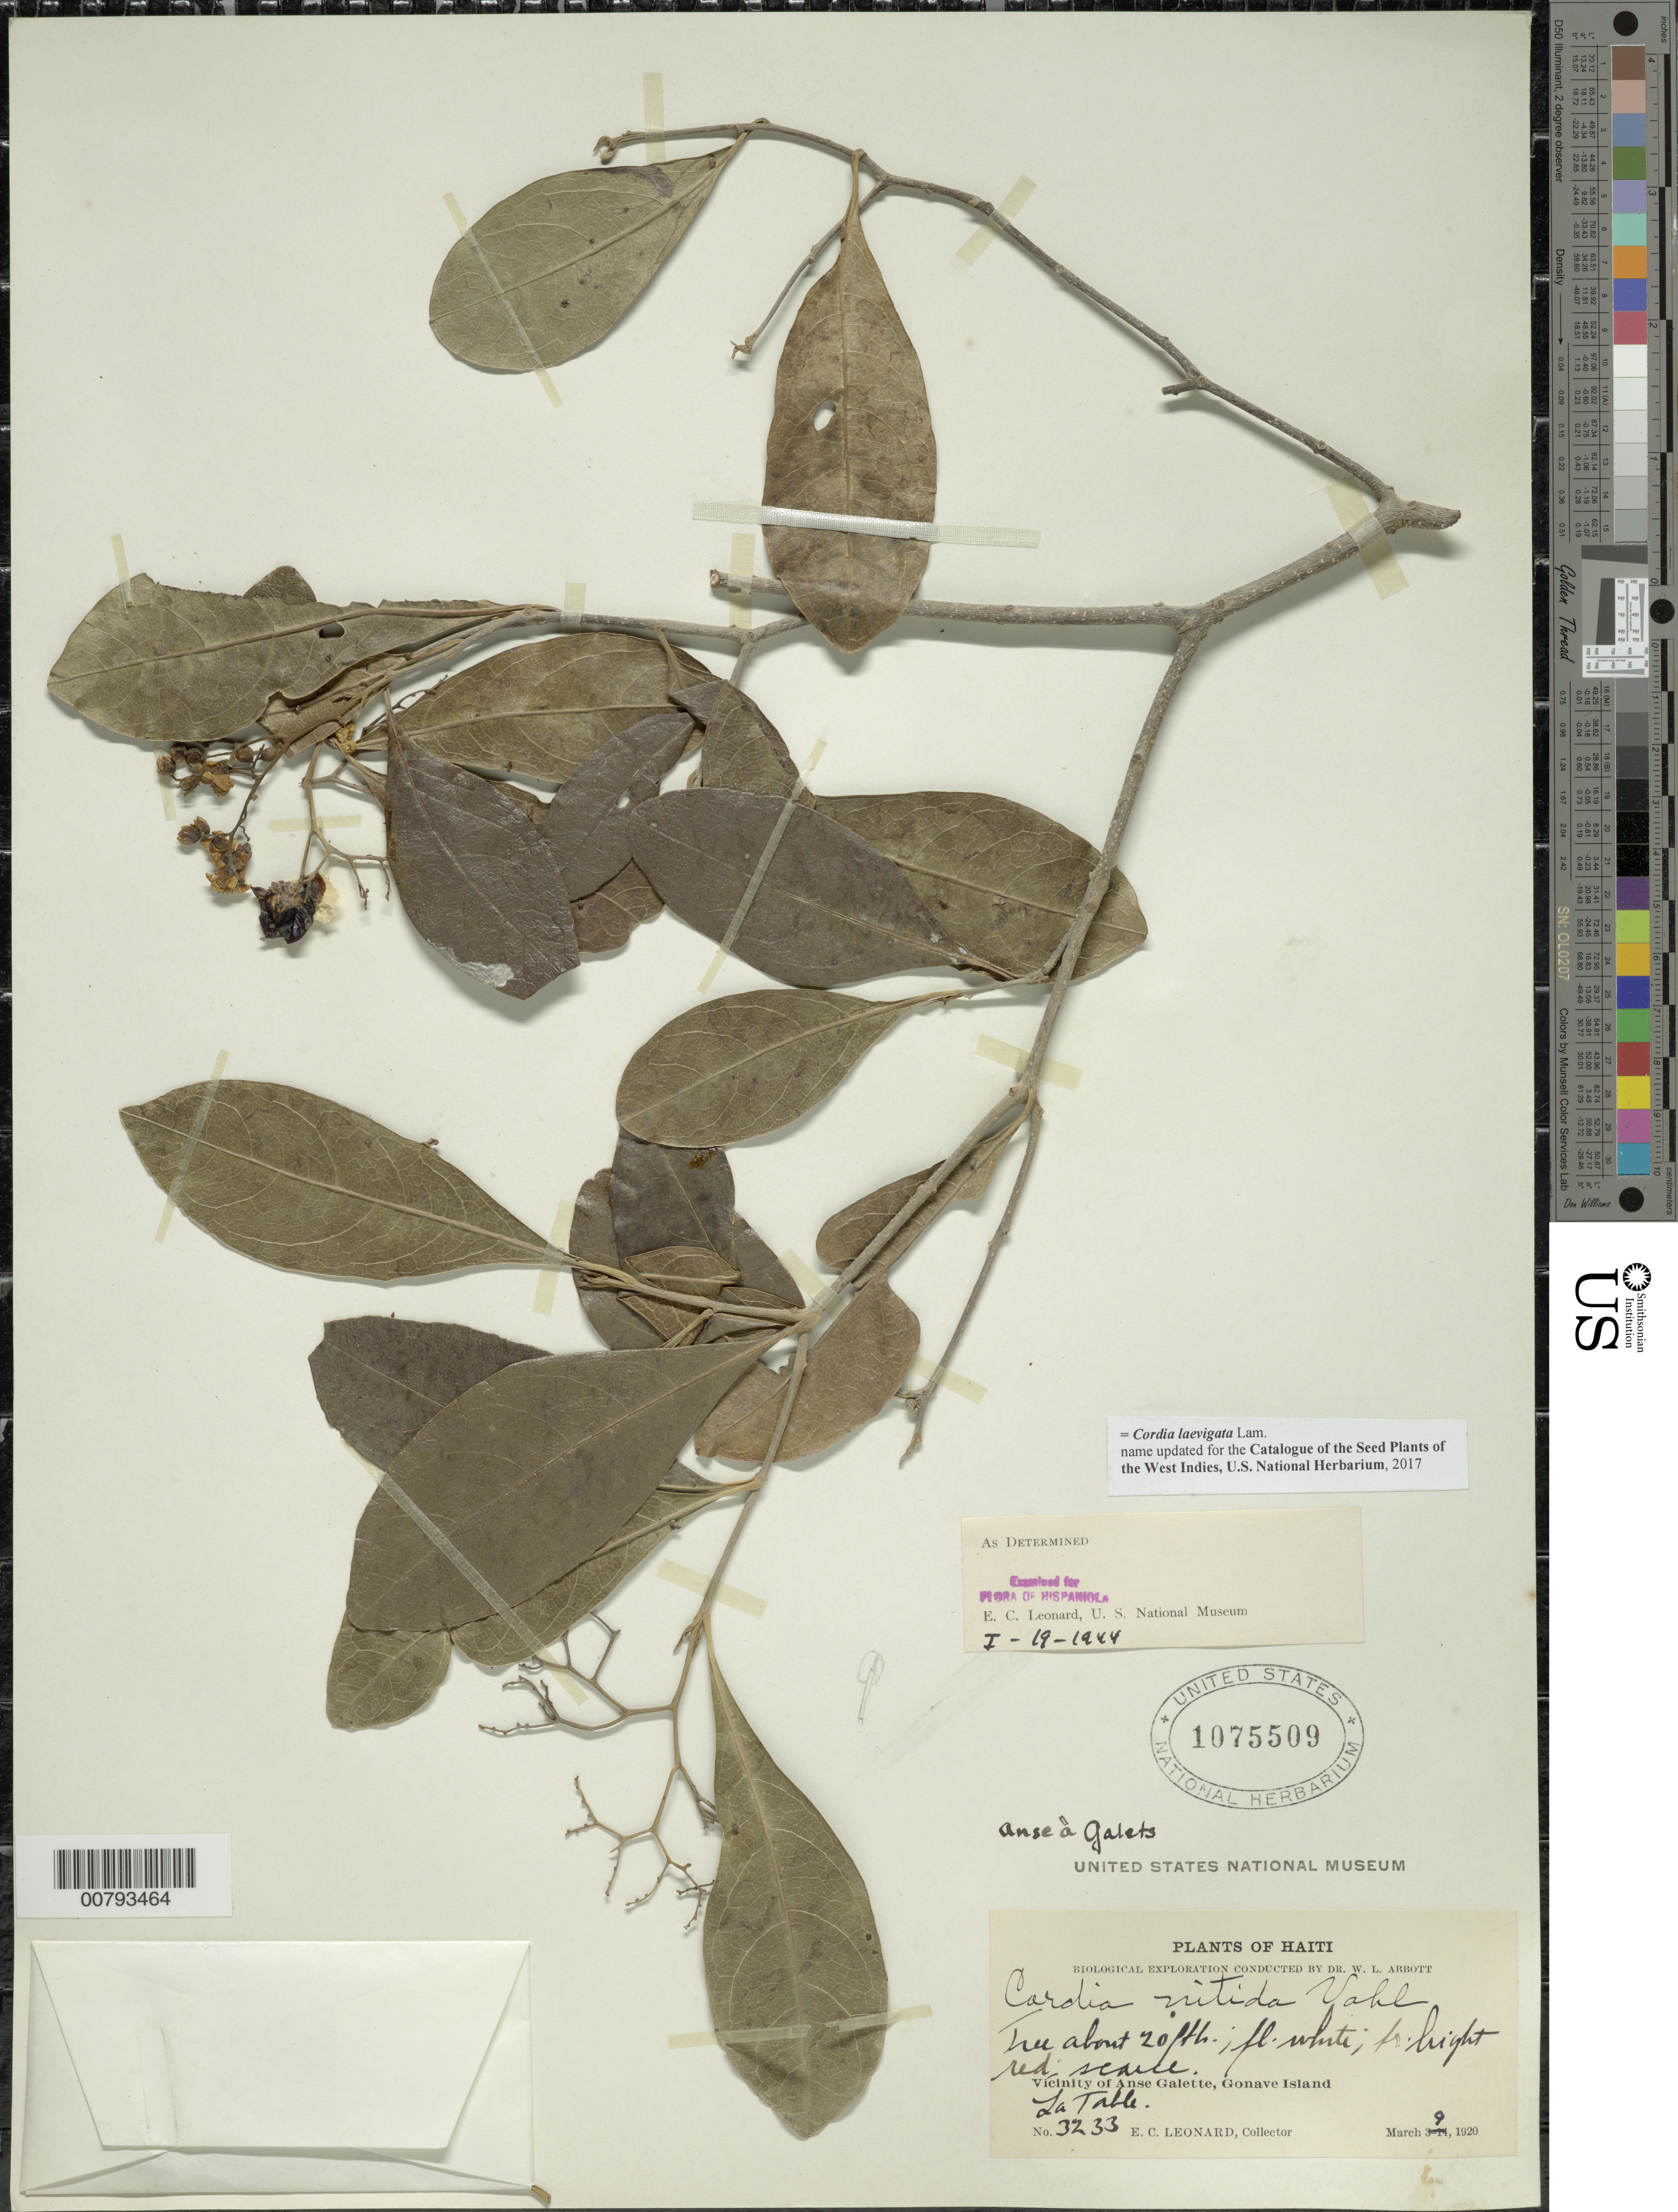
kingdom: Plantae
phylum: Tracheophyta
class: Magnoliopsida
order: Boraginales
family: Cordiaceae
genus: Cordia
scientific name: Cordia laevigata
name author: Lam.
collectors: E. C. Leonard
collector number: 3233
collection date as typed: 09 Mar 1929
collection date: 1929-03-09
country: Haiti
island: Hispaniola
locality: Gonave Island, vicinity of Anse Galette, La Table.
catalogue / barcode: US 1075509